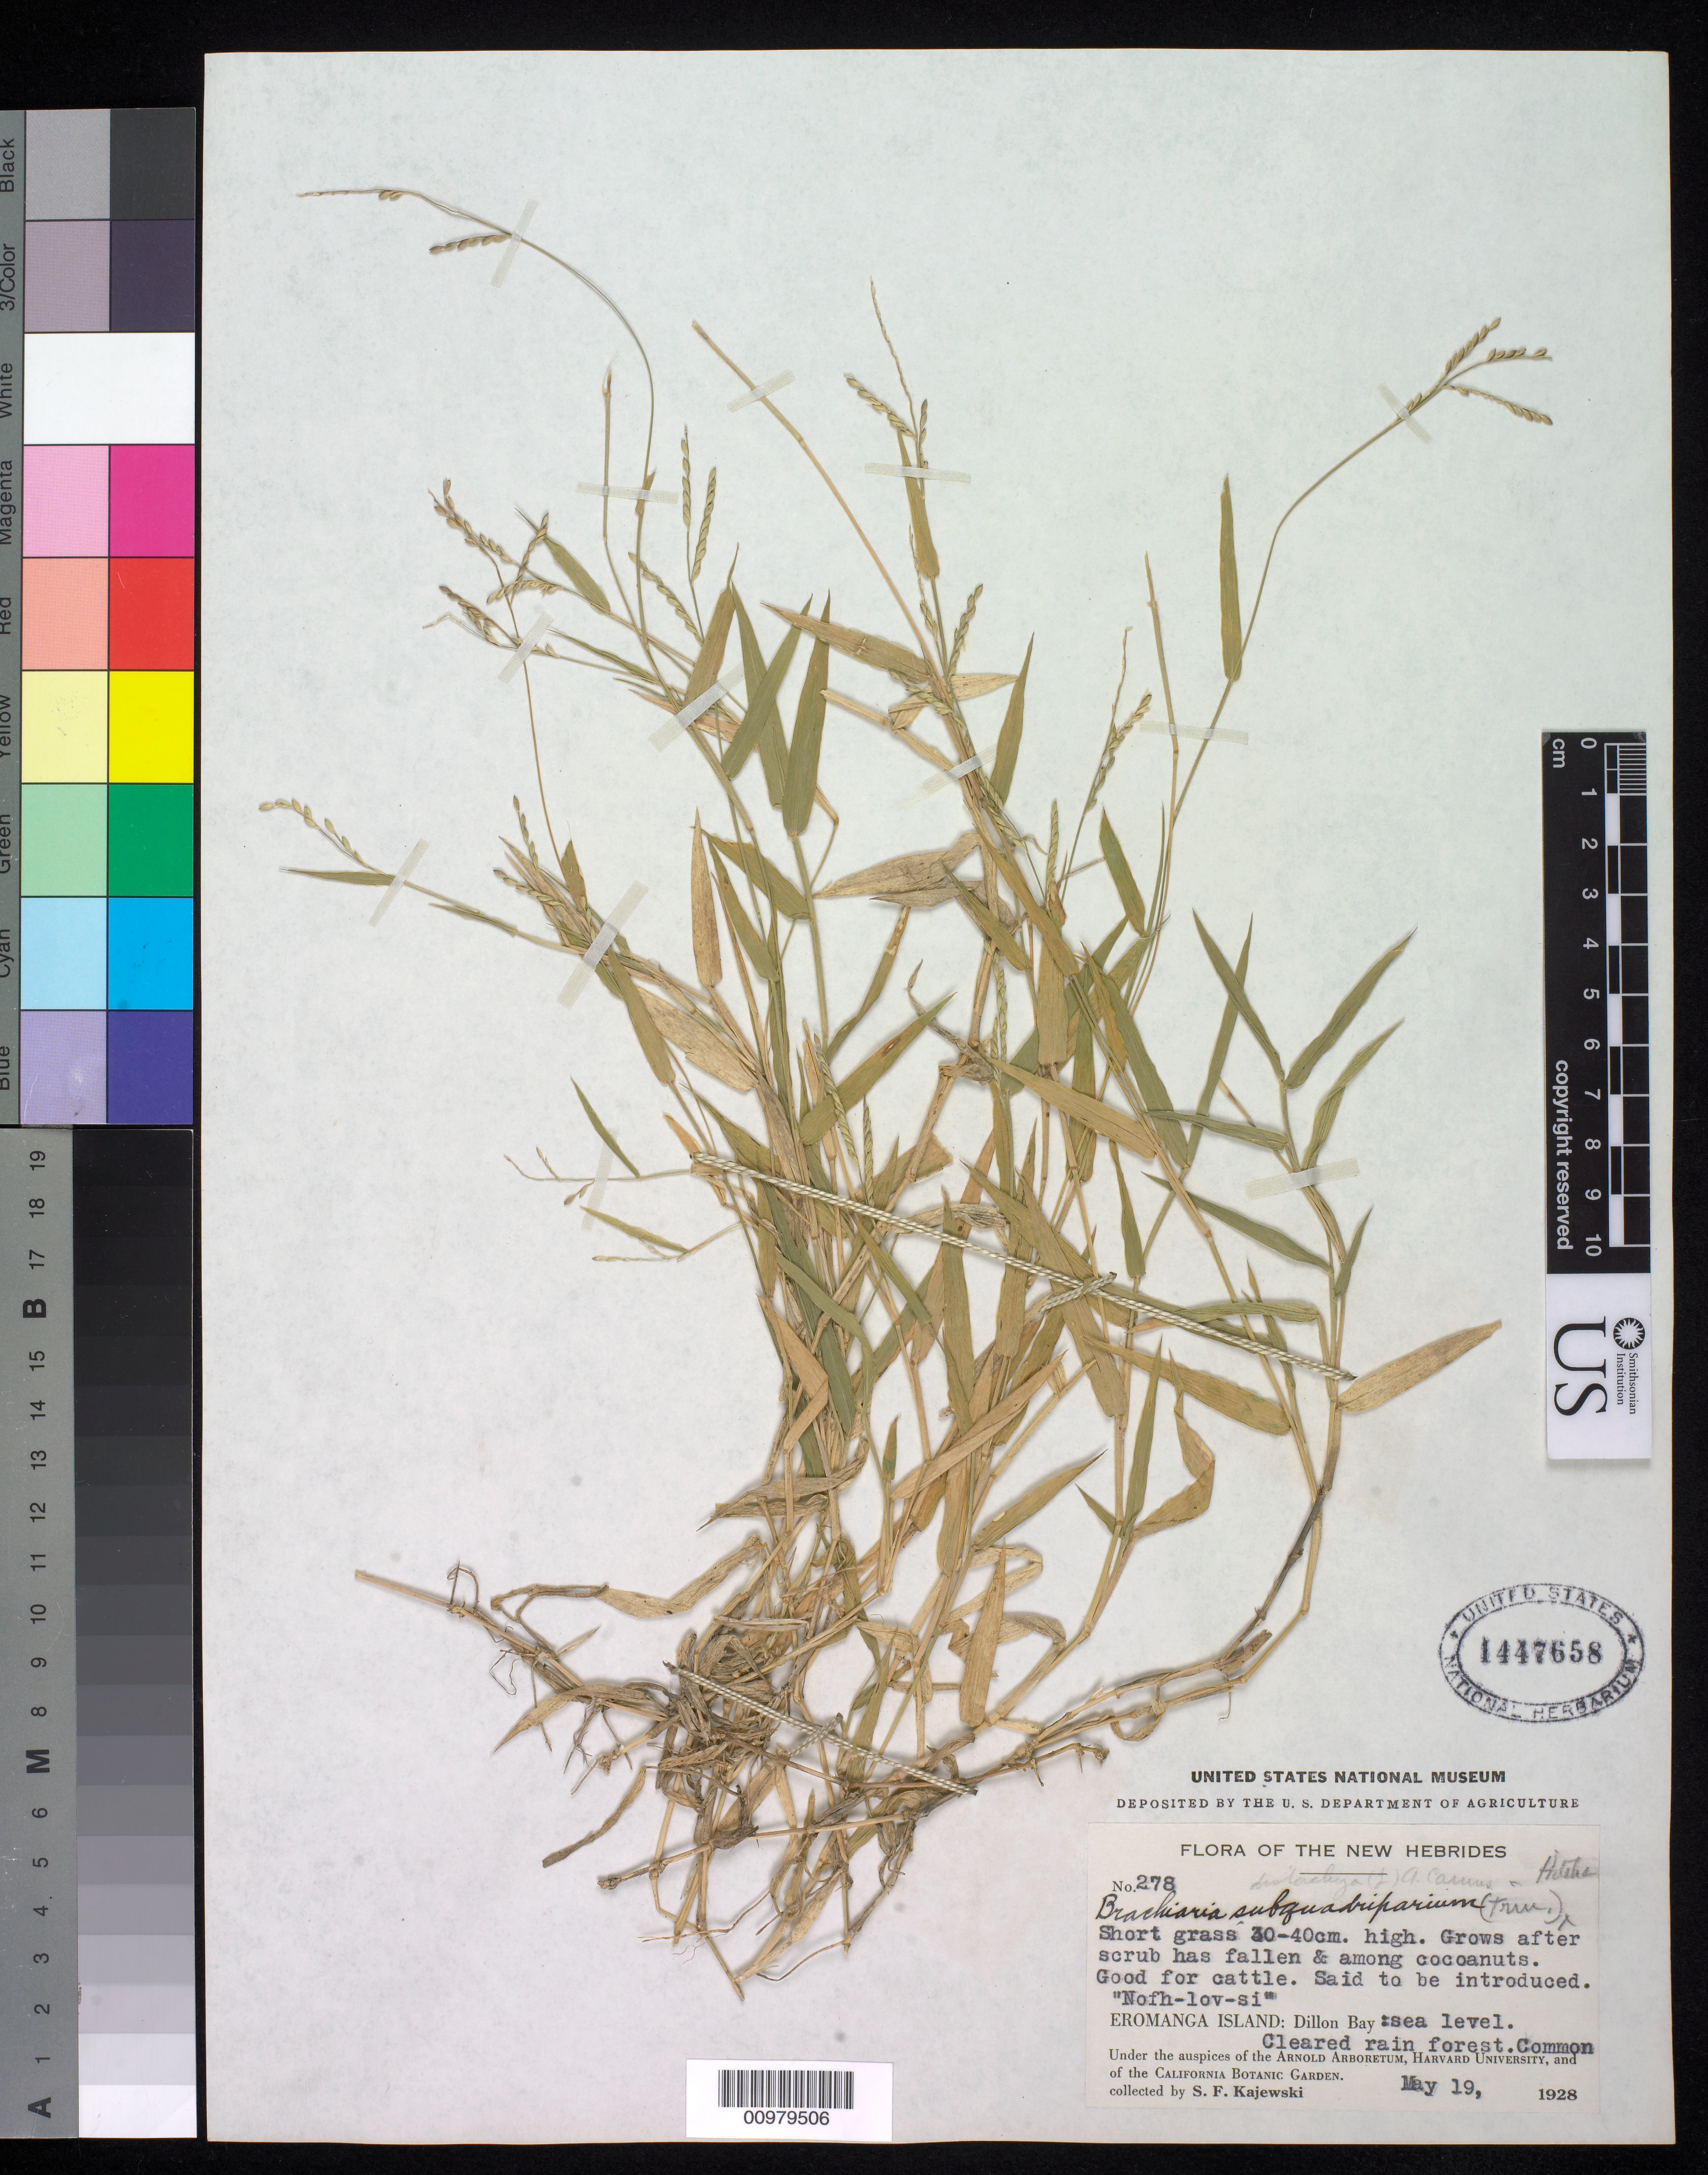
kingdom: Plantae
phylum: Tracheophyta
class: Liliopsida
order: Poales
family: Poaceae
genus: Brachiaria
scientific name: Brachiaria subquadripara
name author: (Trin.) Hitchc.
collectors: S. Kajewski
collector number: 278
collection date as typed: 19 May 1927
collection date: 1927-05-19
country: Vanuatu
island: Erromango [Eromanga]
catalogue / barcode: US 1447658